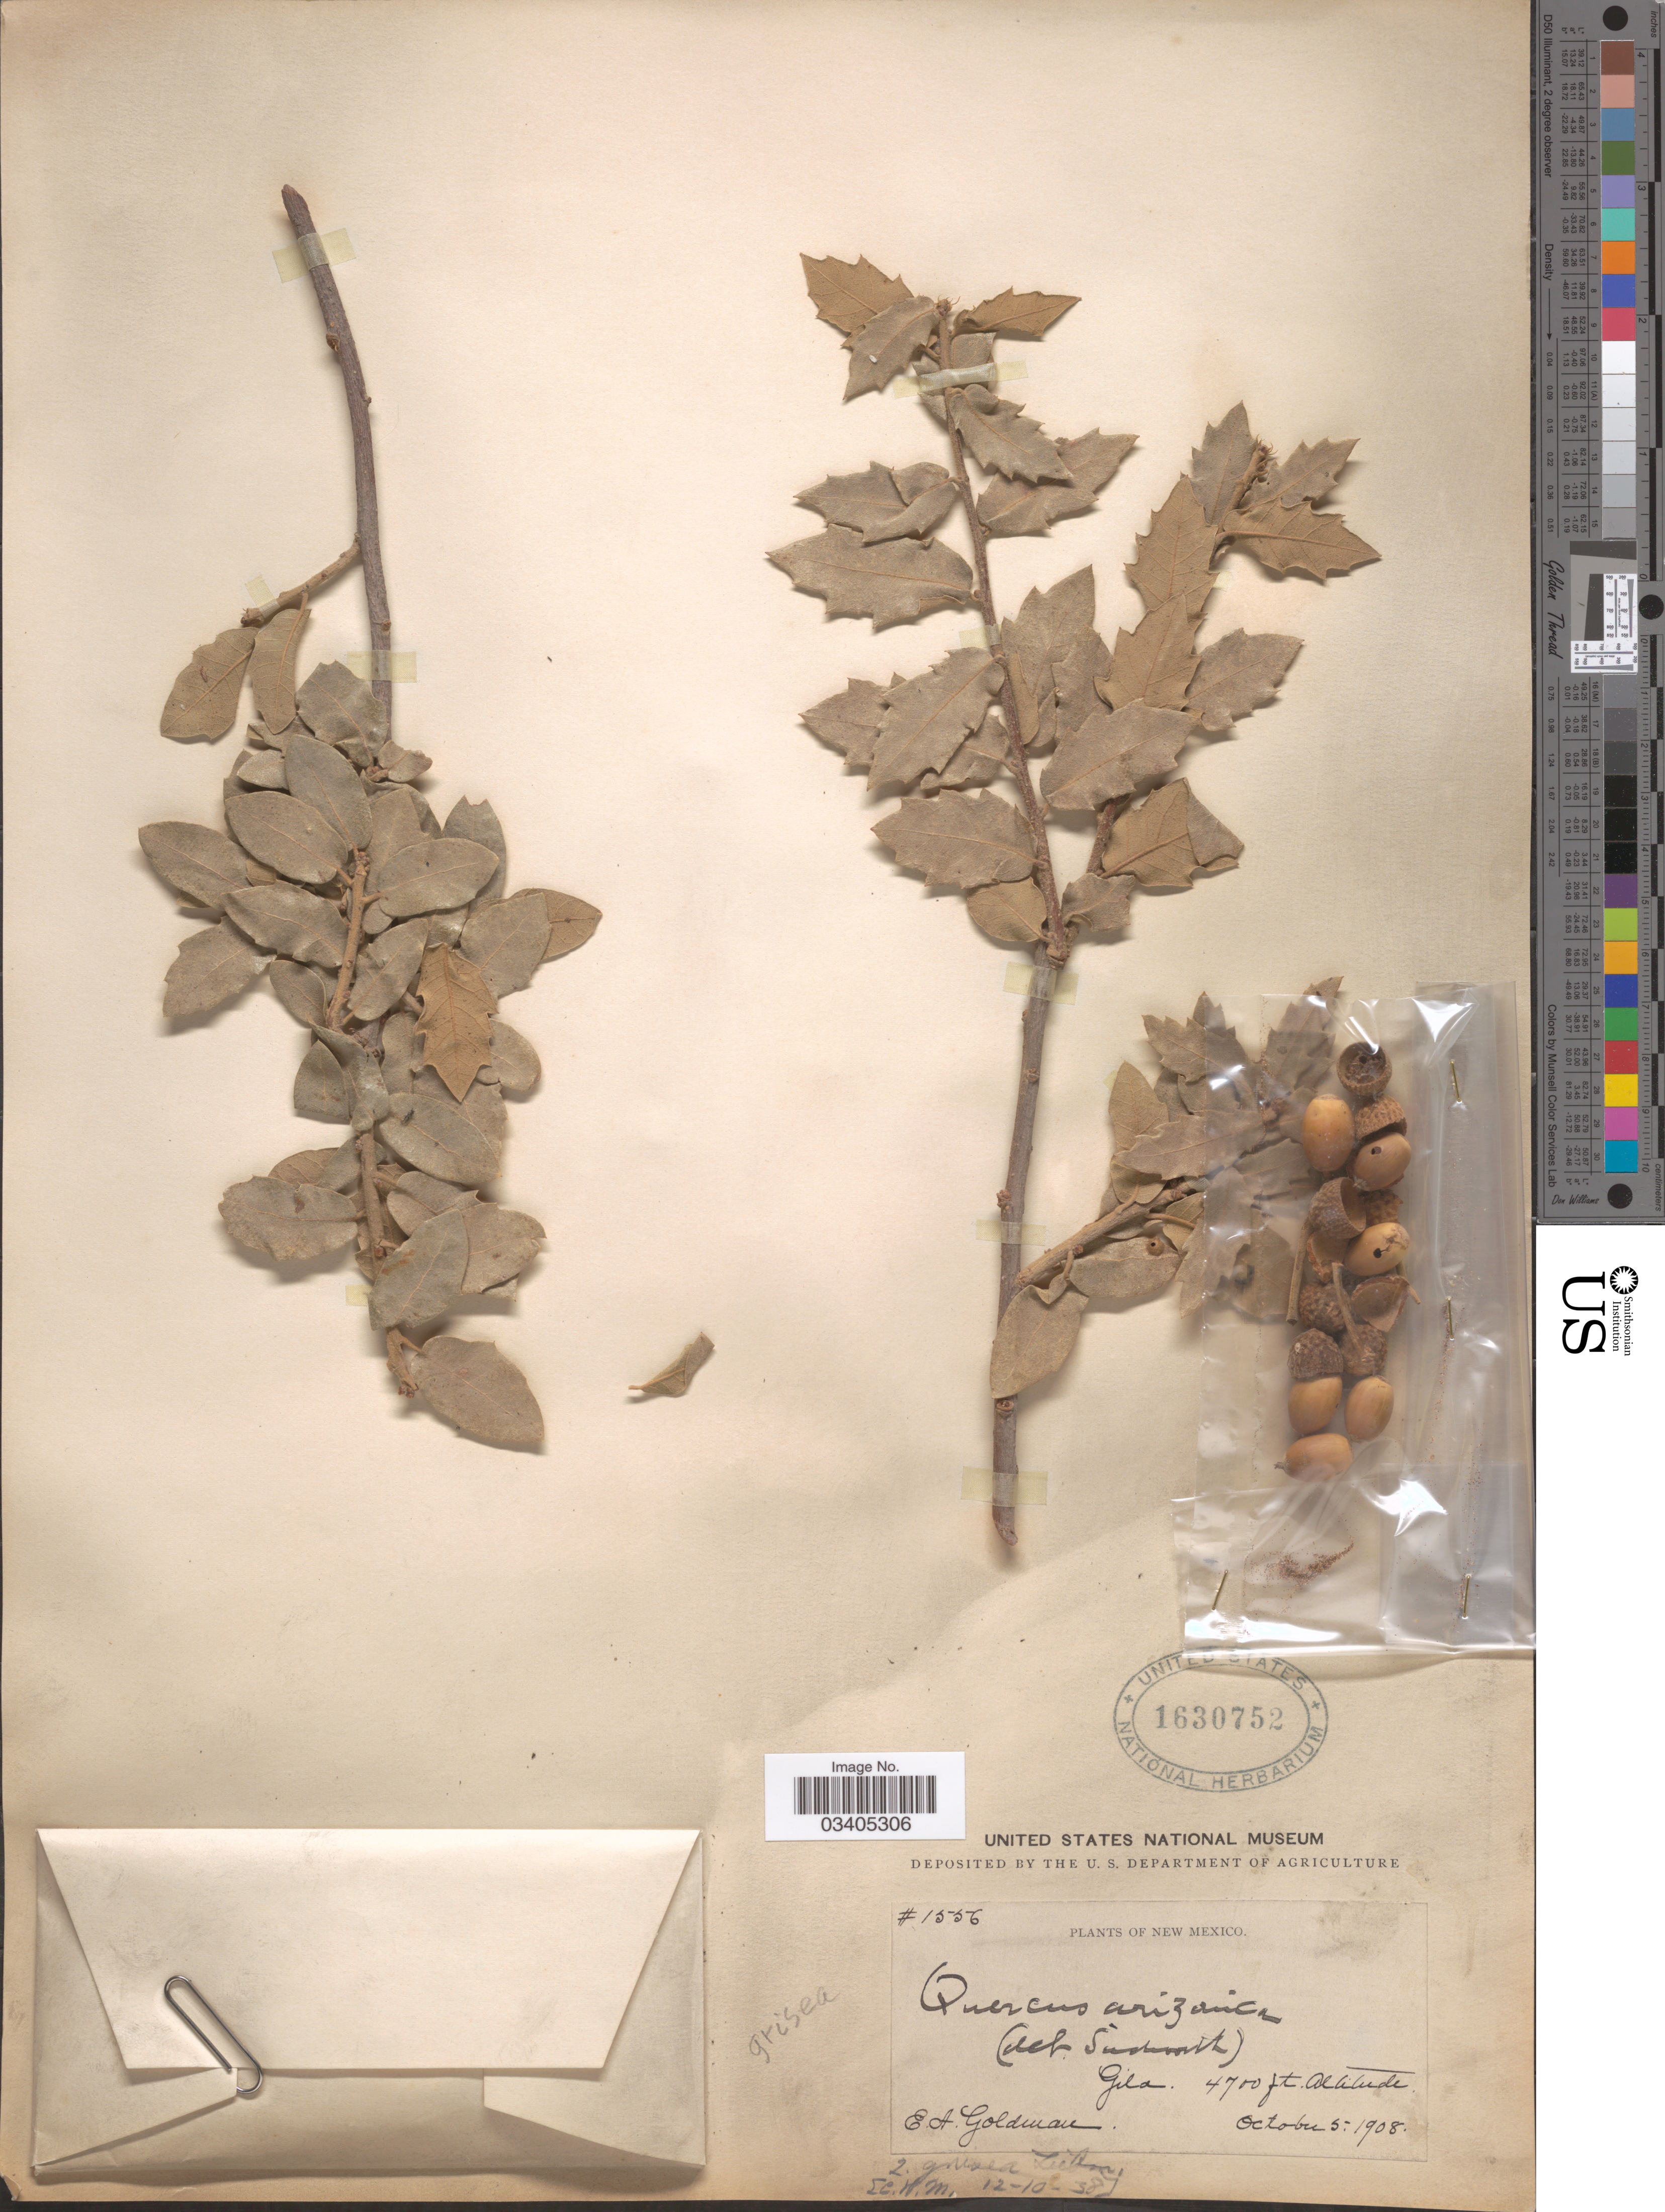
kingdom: Plantae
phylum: Tracheophyta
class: Magnoliopsida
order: Fagales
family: Fagaceae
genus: Quercus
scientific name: Quercus grisea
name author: Liebm.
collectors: E. A. Goldman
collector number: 1556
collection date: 1908-10-05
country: United States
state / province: New Mexico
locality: Gila.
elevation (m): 1433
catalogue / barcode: US 1630752